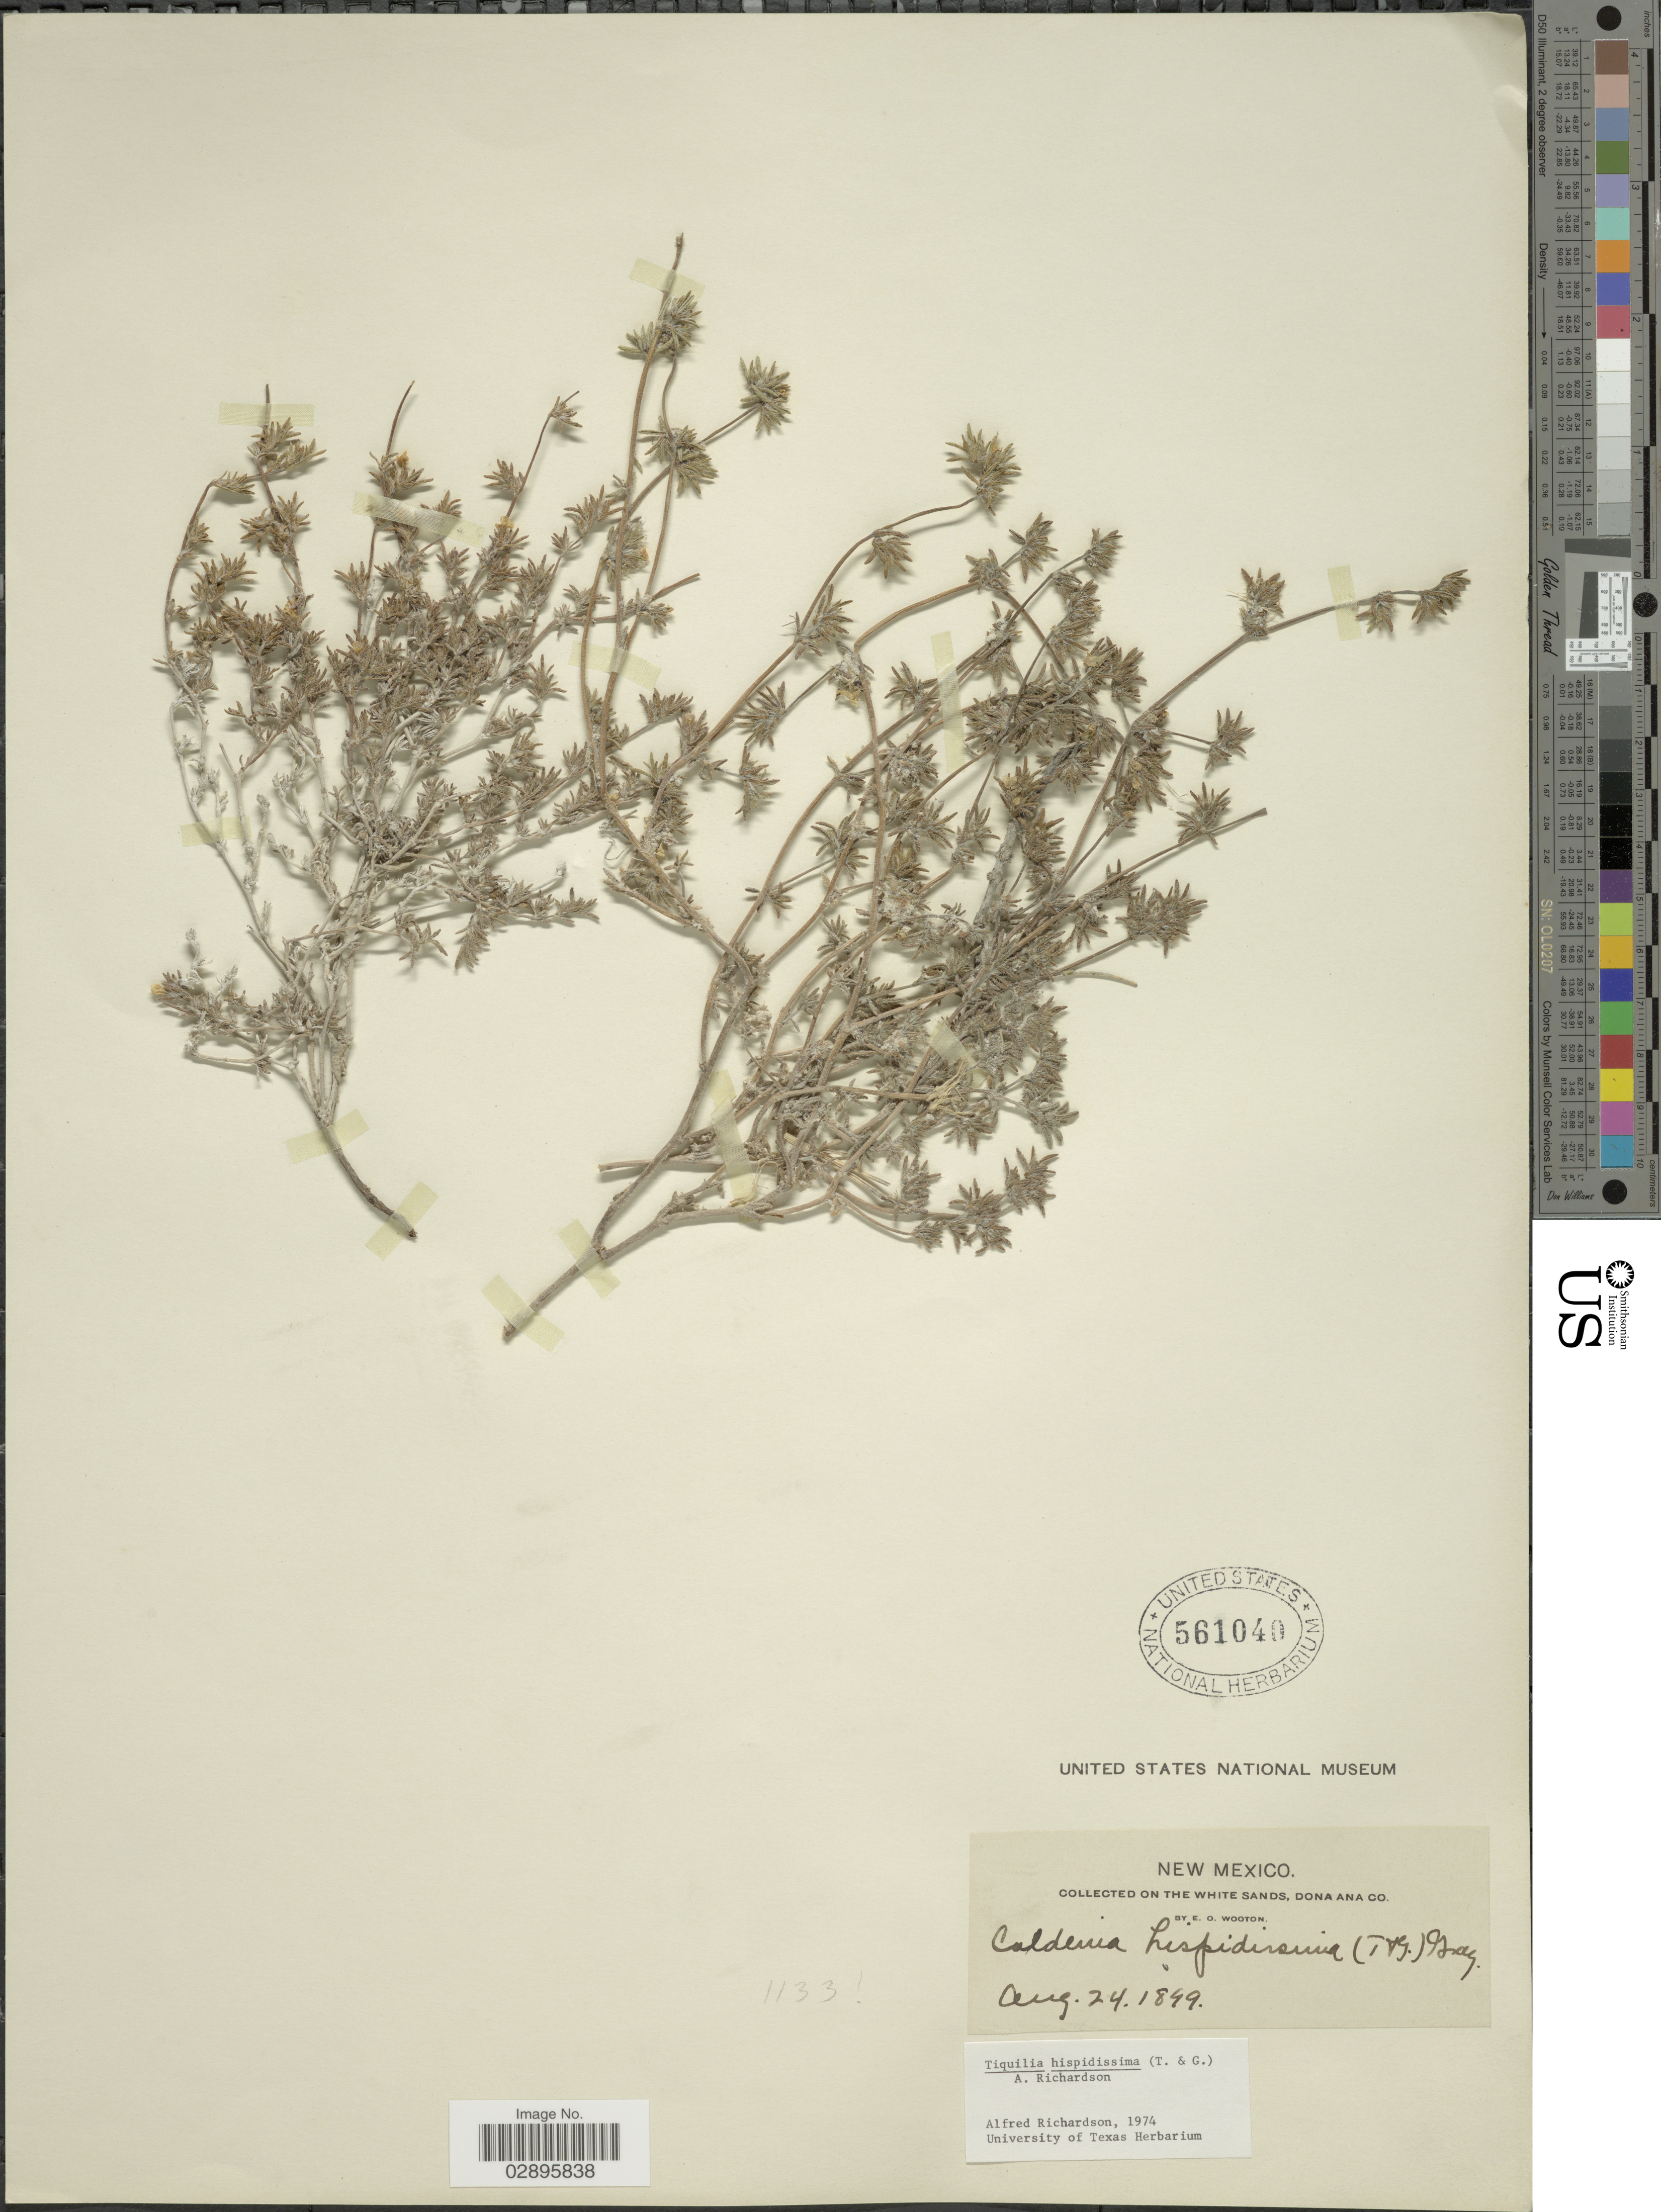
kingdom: Plantae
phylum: Tracheophyta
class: Magnoliopsida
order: Boraginales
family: Ehretiaceae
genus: Tiquilia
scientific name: Tiquilia hispidissima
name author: (Torr. & A. Gray) A.T. Richardson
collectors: E. O. Wooton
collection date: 1849-08-24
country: United States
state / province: New Mexico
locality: On the White Sands, Dona Ana Co.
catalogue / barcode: US 561040